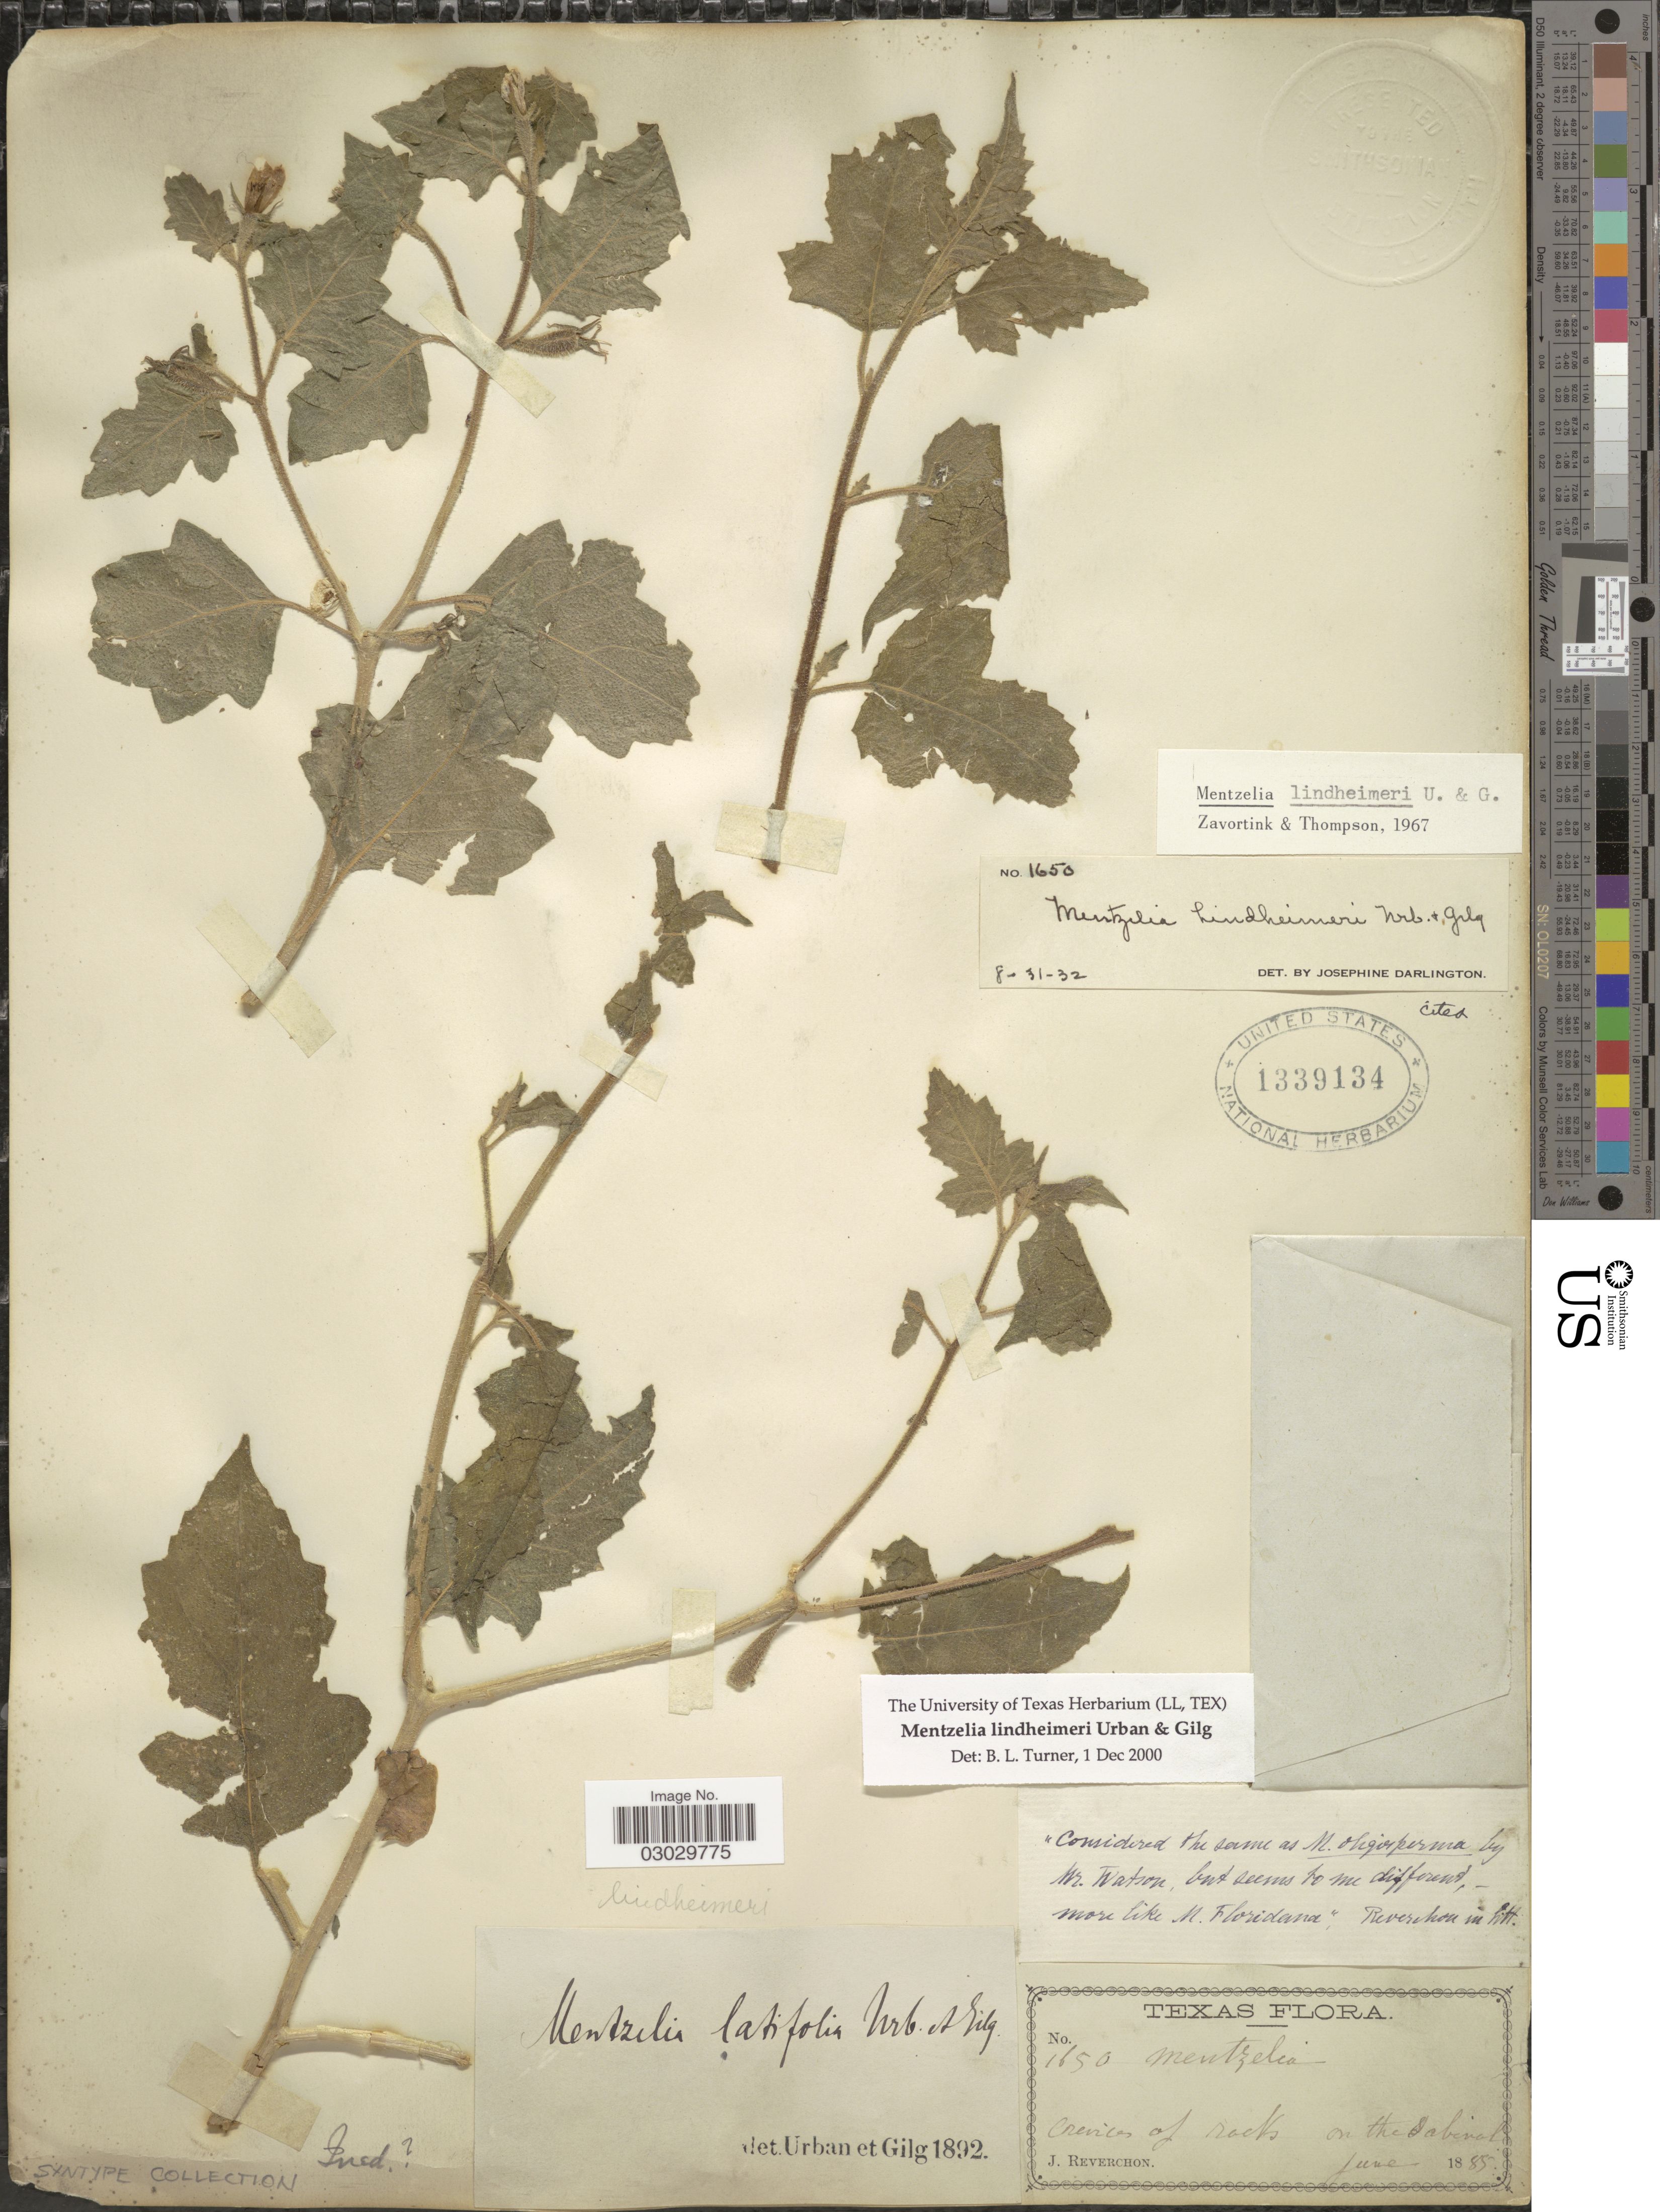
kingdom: Plantae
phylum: Tracheophyta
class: Magnoliopsida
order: Cornales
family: Loasaceae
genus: Mentzelia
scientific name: Mentzelia lindheimeri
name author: Urb. & Gilg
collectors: J. Reverchon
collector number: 1650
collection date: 1885-06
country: United States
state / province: Texas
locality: Crevices of rocks on the Sabinal.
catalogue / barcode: US 1339134